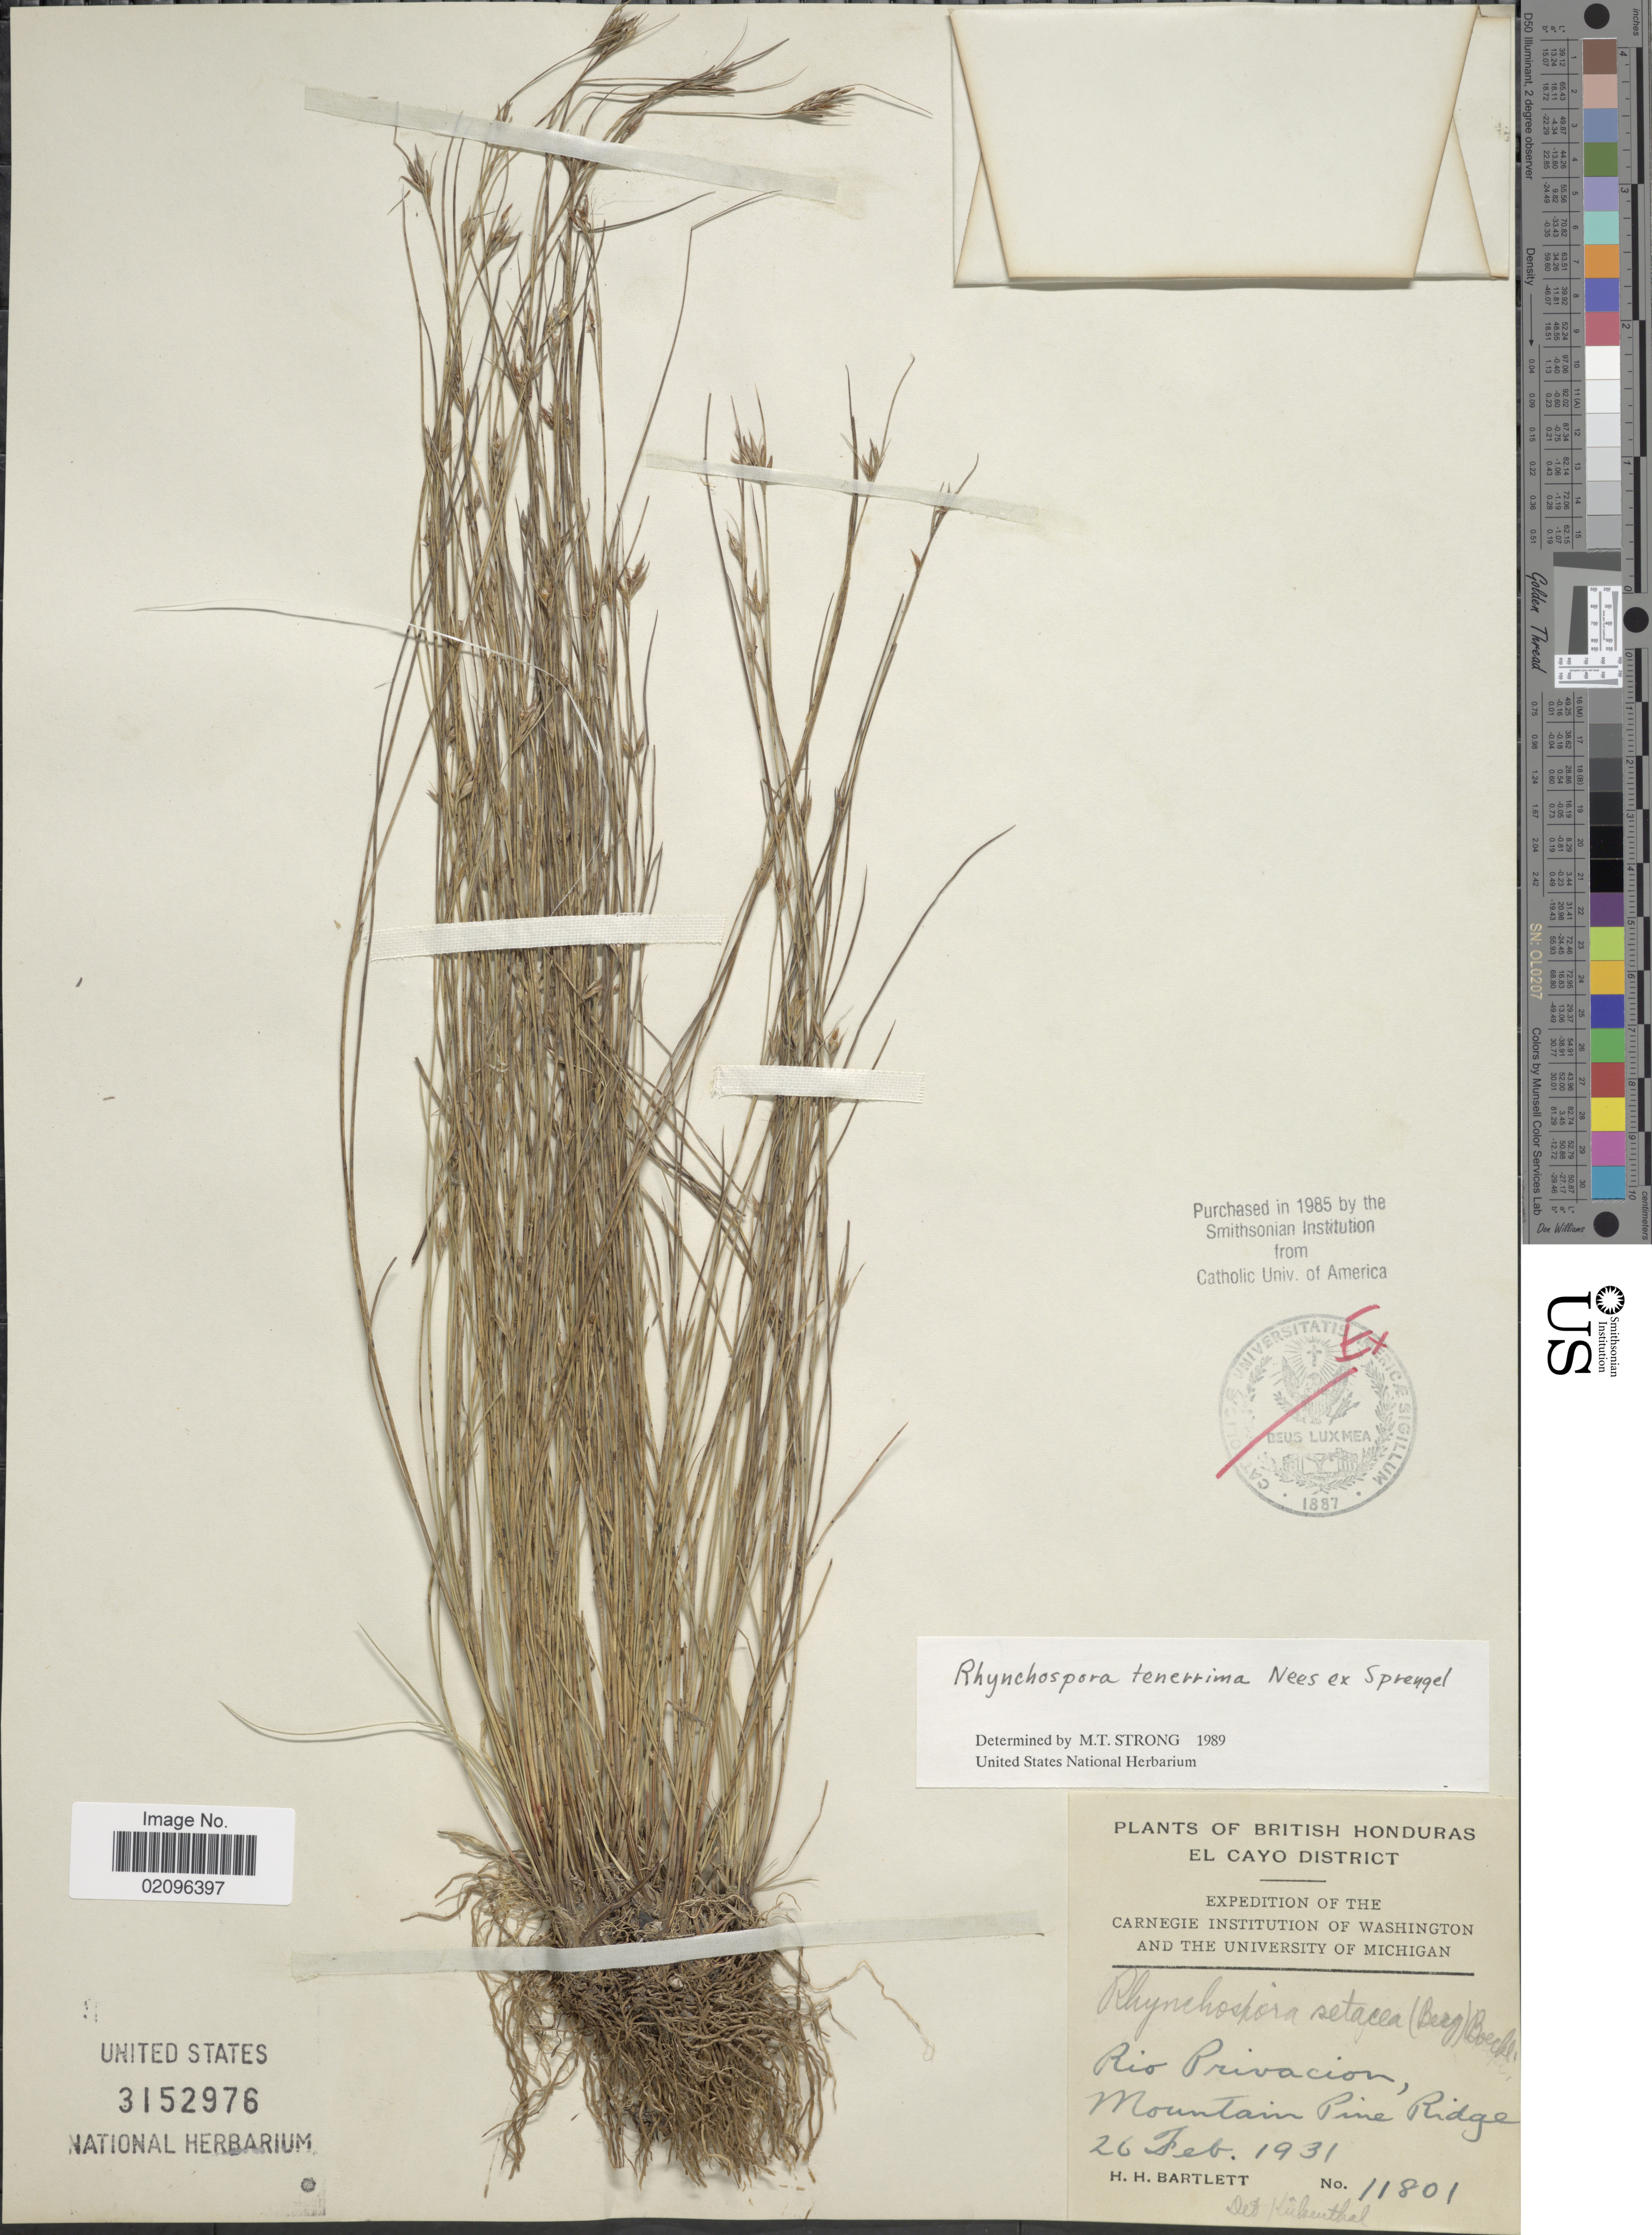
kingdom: Plantae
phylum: Tracheophyta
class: Liliopsida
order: Poales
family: Cyperaceae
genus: Rhynchospora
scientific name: Rhynchospora tenerrima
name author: Nees ex Spreng.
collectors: H. H. Bartlett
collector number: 11801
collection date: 1931-02-26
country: Belize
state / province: Cayo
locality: British Honduras, El Cayo District. Rio Privacion, Mountain Pine Ridge.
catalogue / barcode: US 3152976